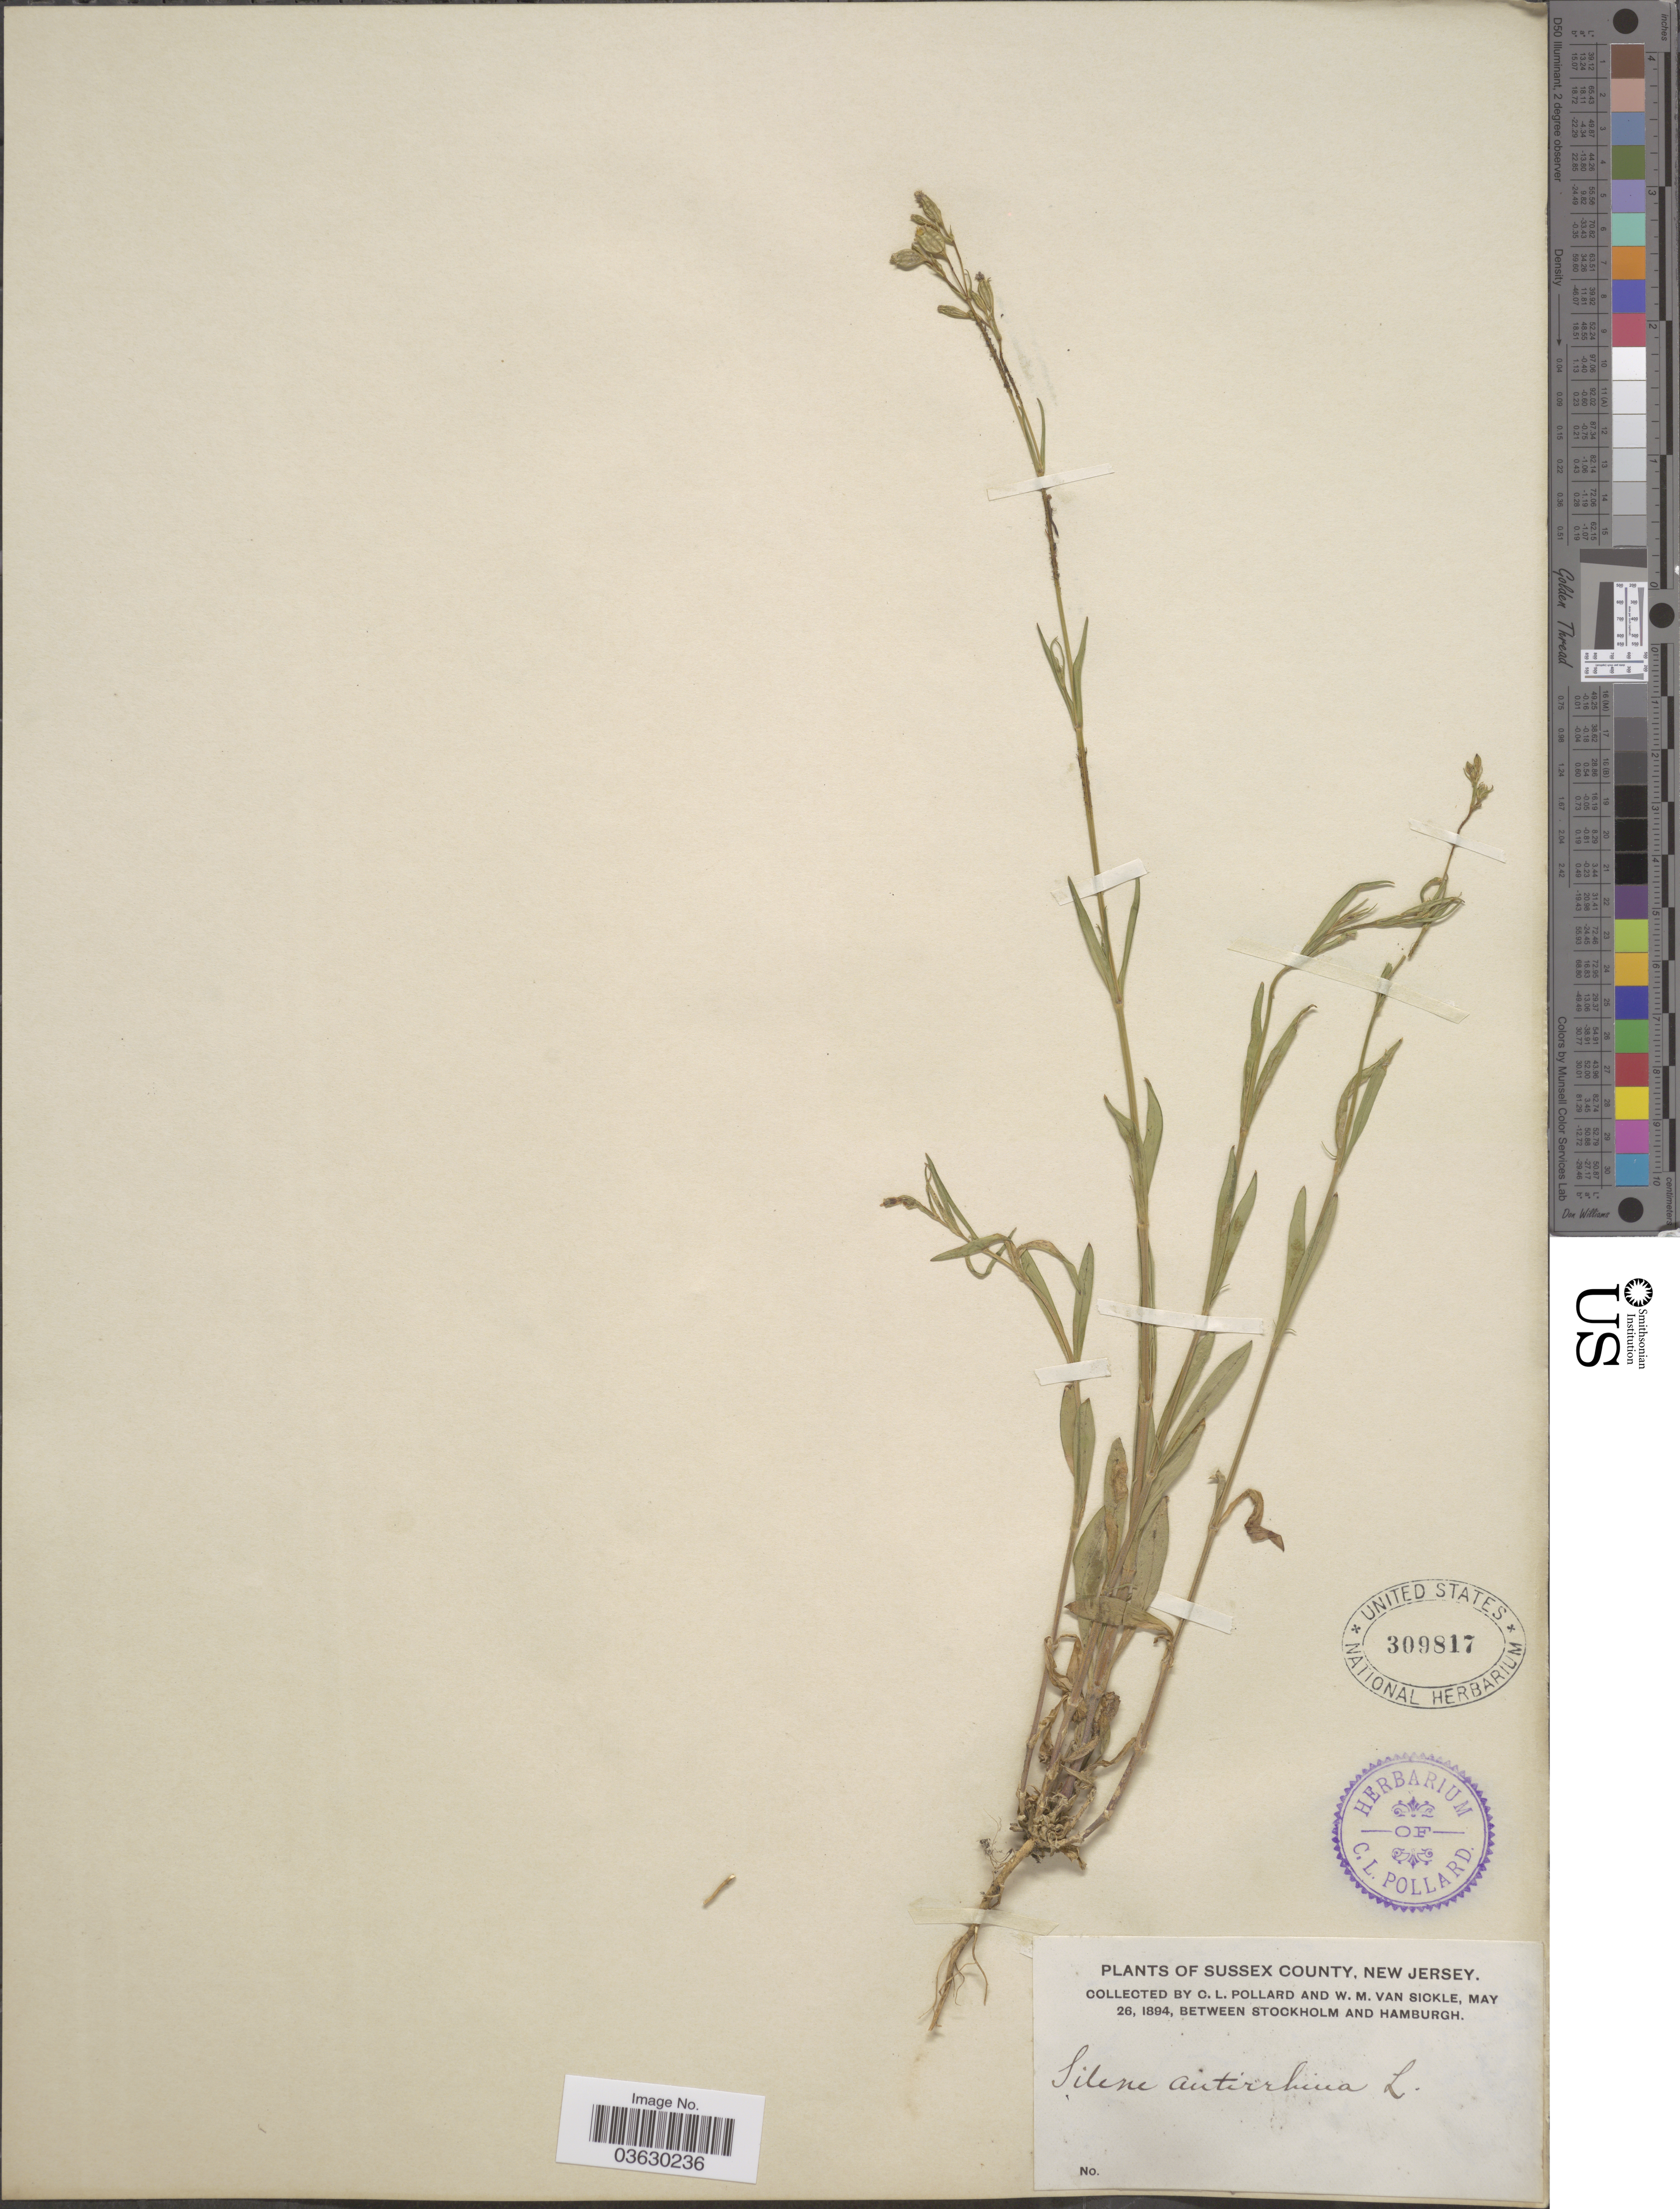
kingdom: Plantae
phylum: Tracheophyta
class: Magnoliopsida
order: Caryophyllales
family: Caryophyllaceae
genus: Silene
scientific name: Silene antirrhina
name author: L.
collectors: C. L. Pollard & W. M. Van Sickle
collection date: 1894-05-26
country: United States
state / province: New Jersey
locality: Sussex County. Between Stockholm and Hamburgh.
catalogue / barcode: US 309817